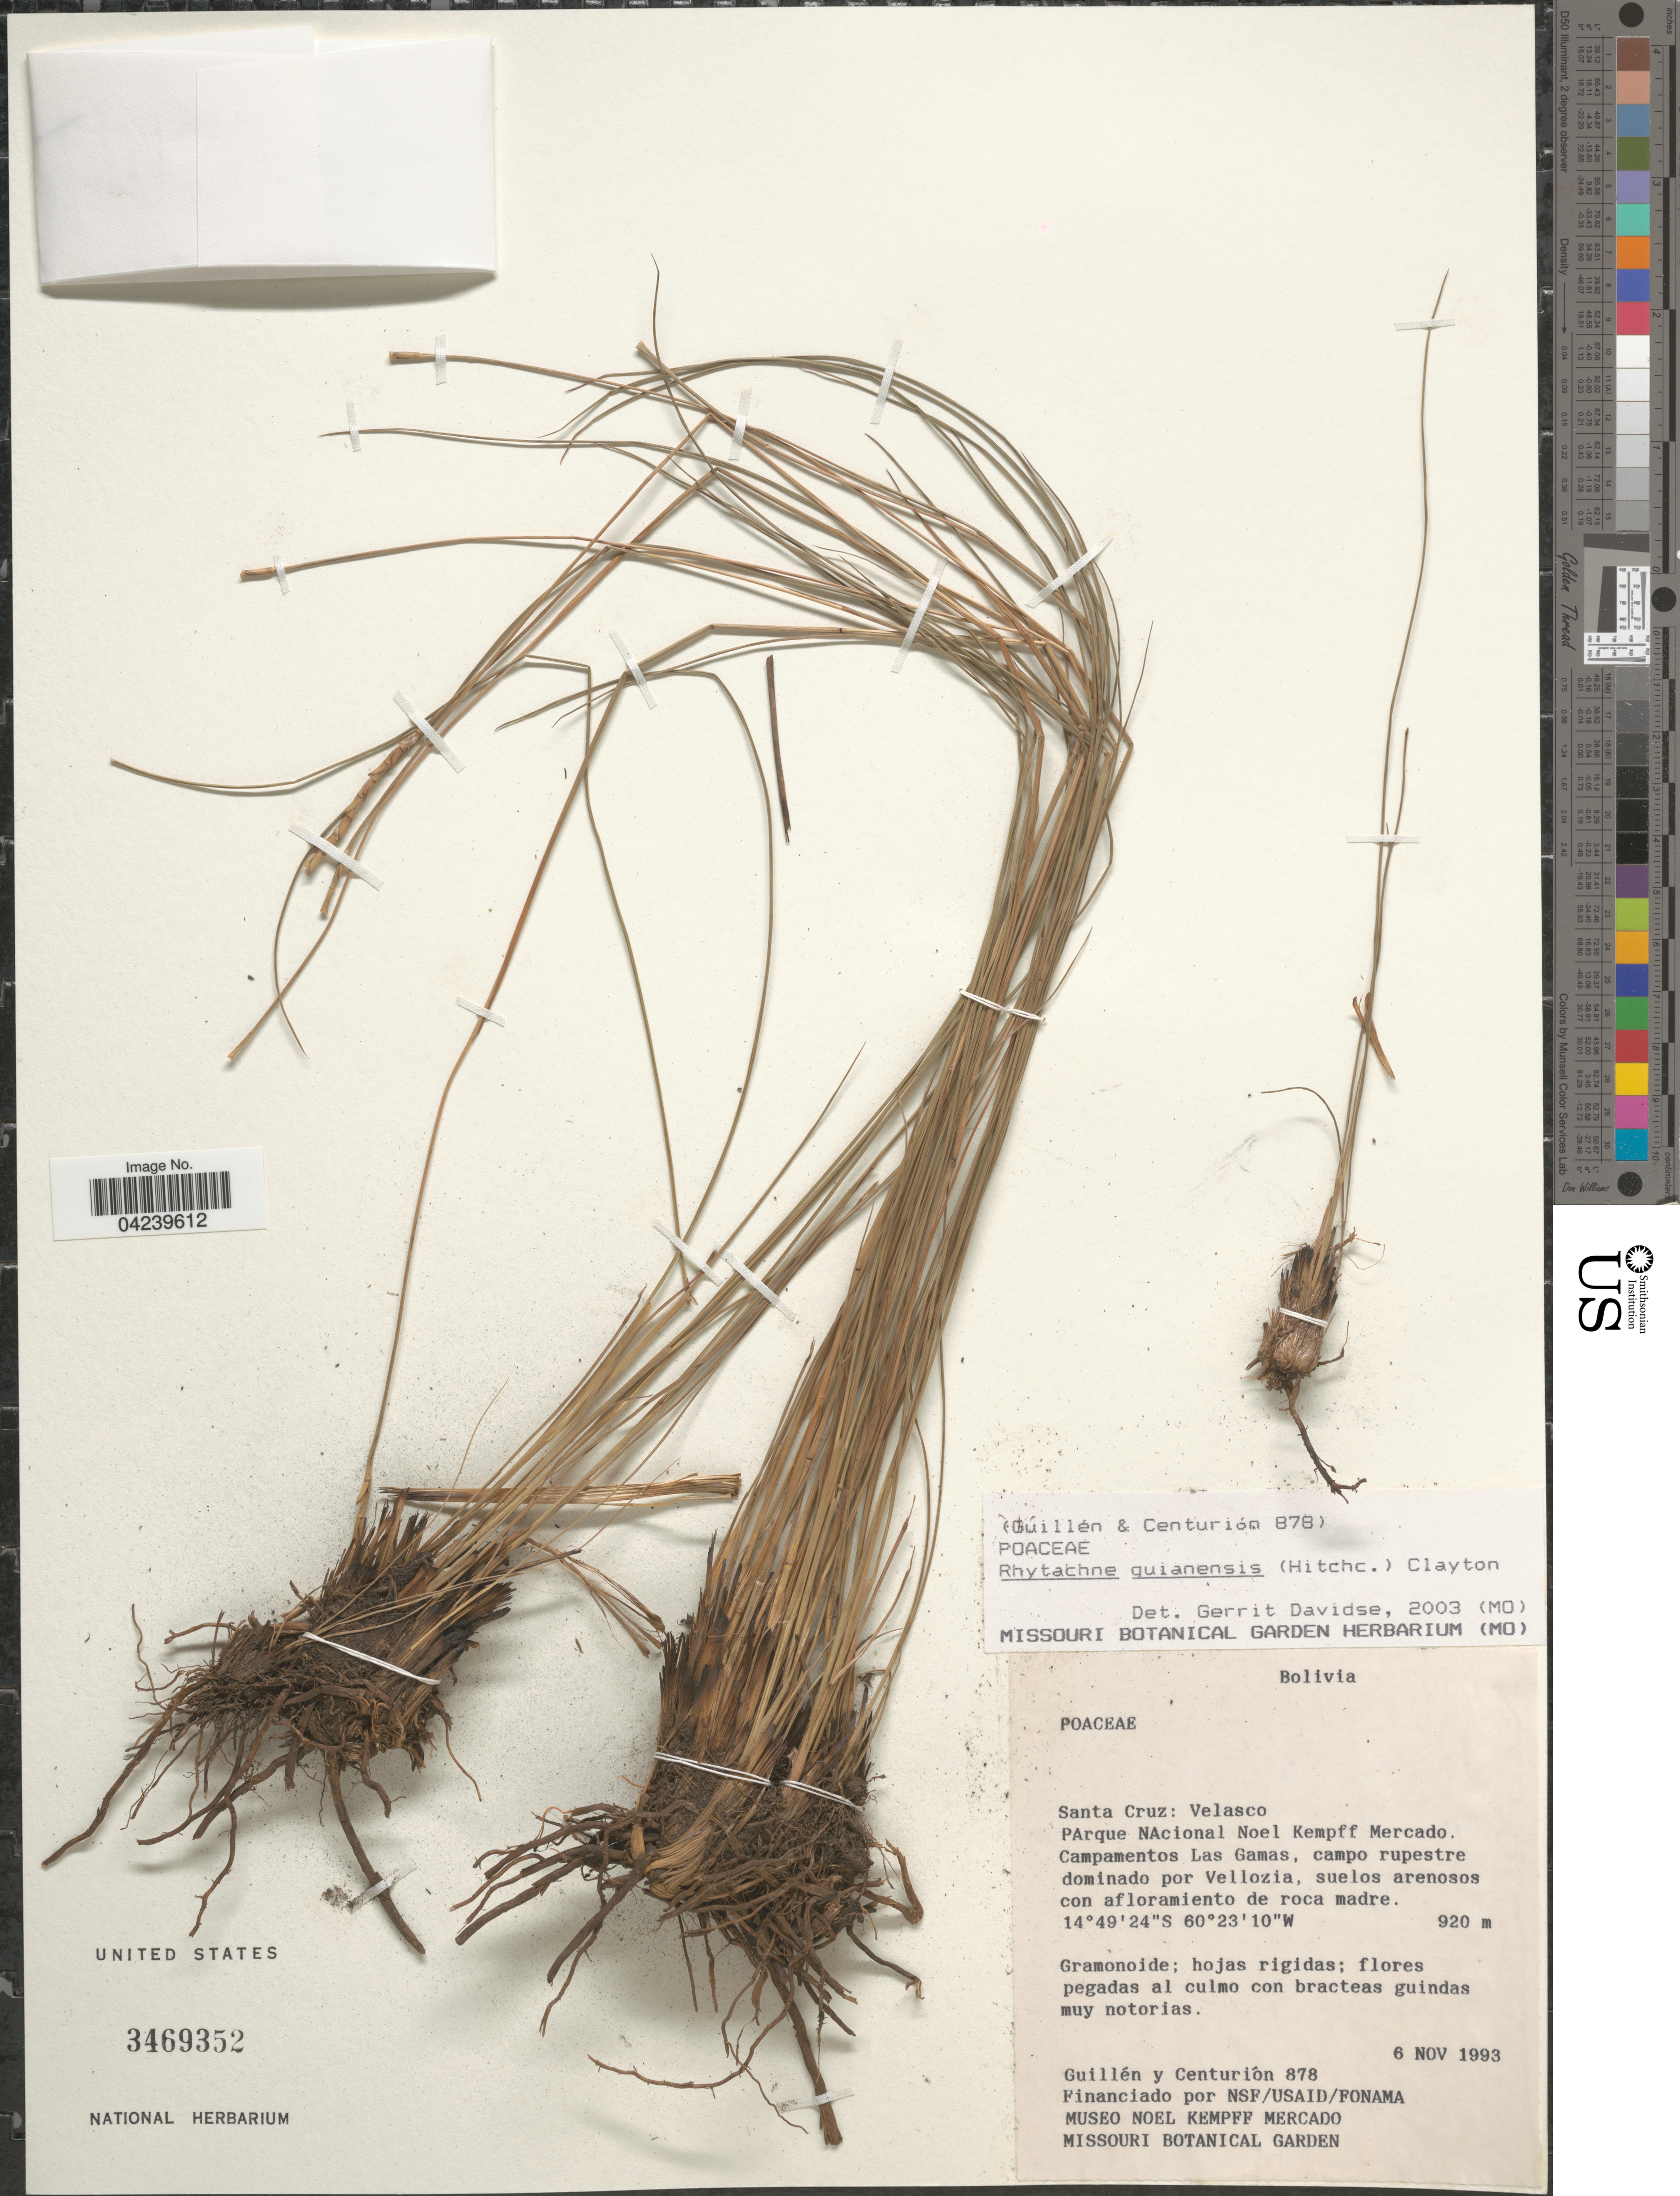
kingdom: Plantae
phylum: Tracheophyta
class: Liliopsida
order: Poales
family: Poaceae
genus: Rhytachne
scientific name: Rhytachne guianensis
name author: (Hitchc.) Clayton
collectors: -- Guillen & Centurion, --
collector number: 878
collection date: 1993-11-06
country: Bolivia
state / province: Santa Cruz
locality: Santa Cruz: Velasco. PArque NAcional Noel Kempff Mercado. Campamentos Las Gamas.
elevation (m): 920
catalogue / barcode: US 3469352